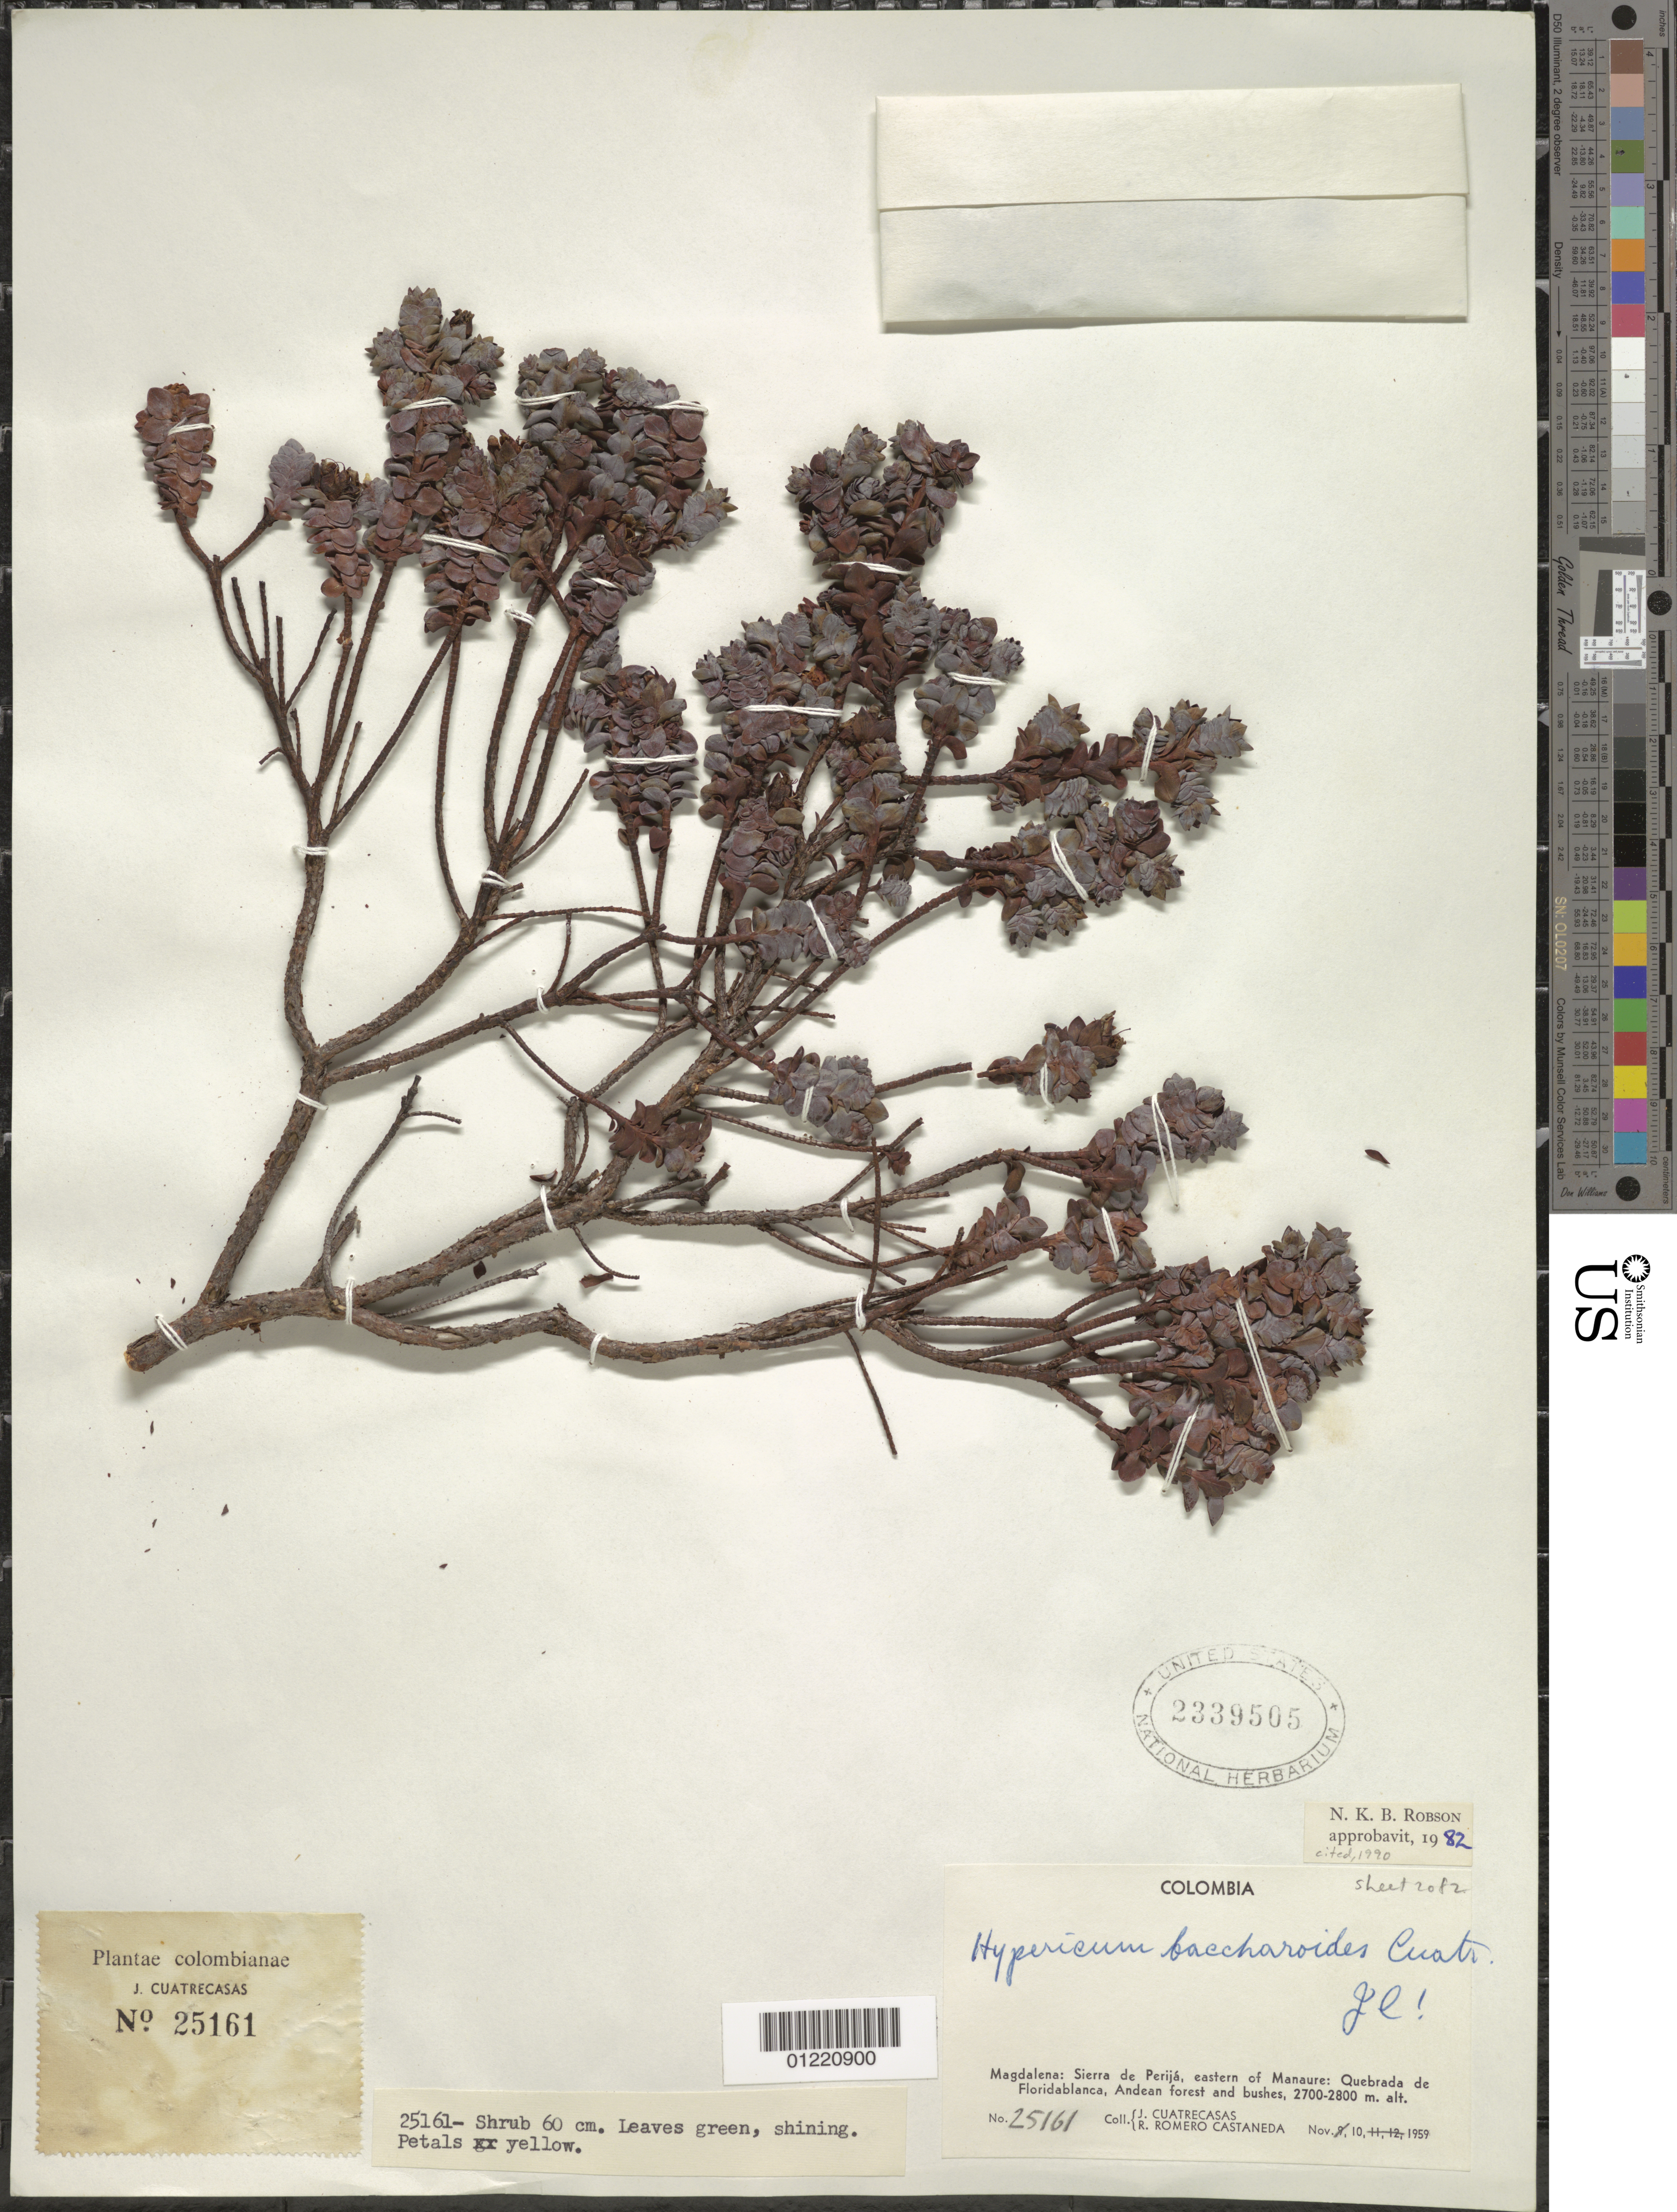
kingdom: Plantae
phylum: Tracheophyta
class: Magnoliopsida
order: Malpighiales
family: Hypericaceae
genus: Hypericum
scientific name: Hypericum baccharoides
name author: Cuatrec.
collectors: J. Cuatrecasas & R. Romero Castañeda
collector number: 25161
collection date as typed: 10 Nov 1959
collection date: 1959-11-10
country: Colombia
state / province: Magdalena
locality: Sierra de Perijá, E of Manaure, Quebrada de Floridablanca.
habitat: Andean forest and bushes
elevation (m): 2700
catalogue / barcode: US 2339505